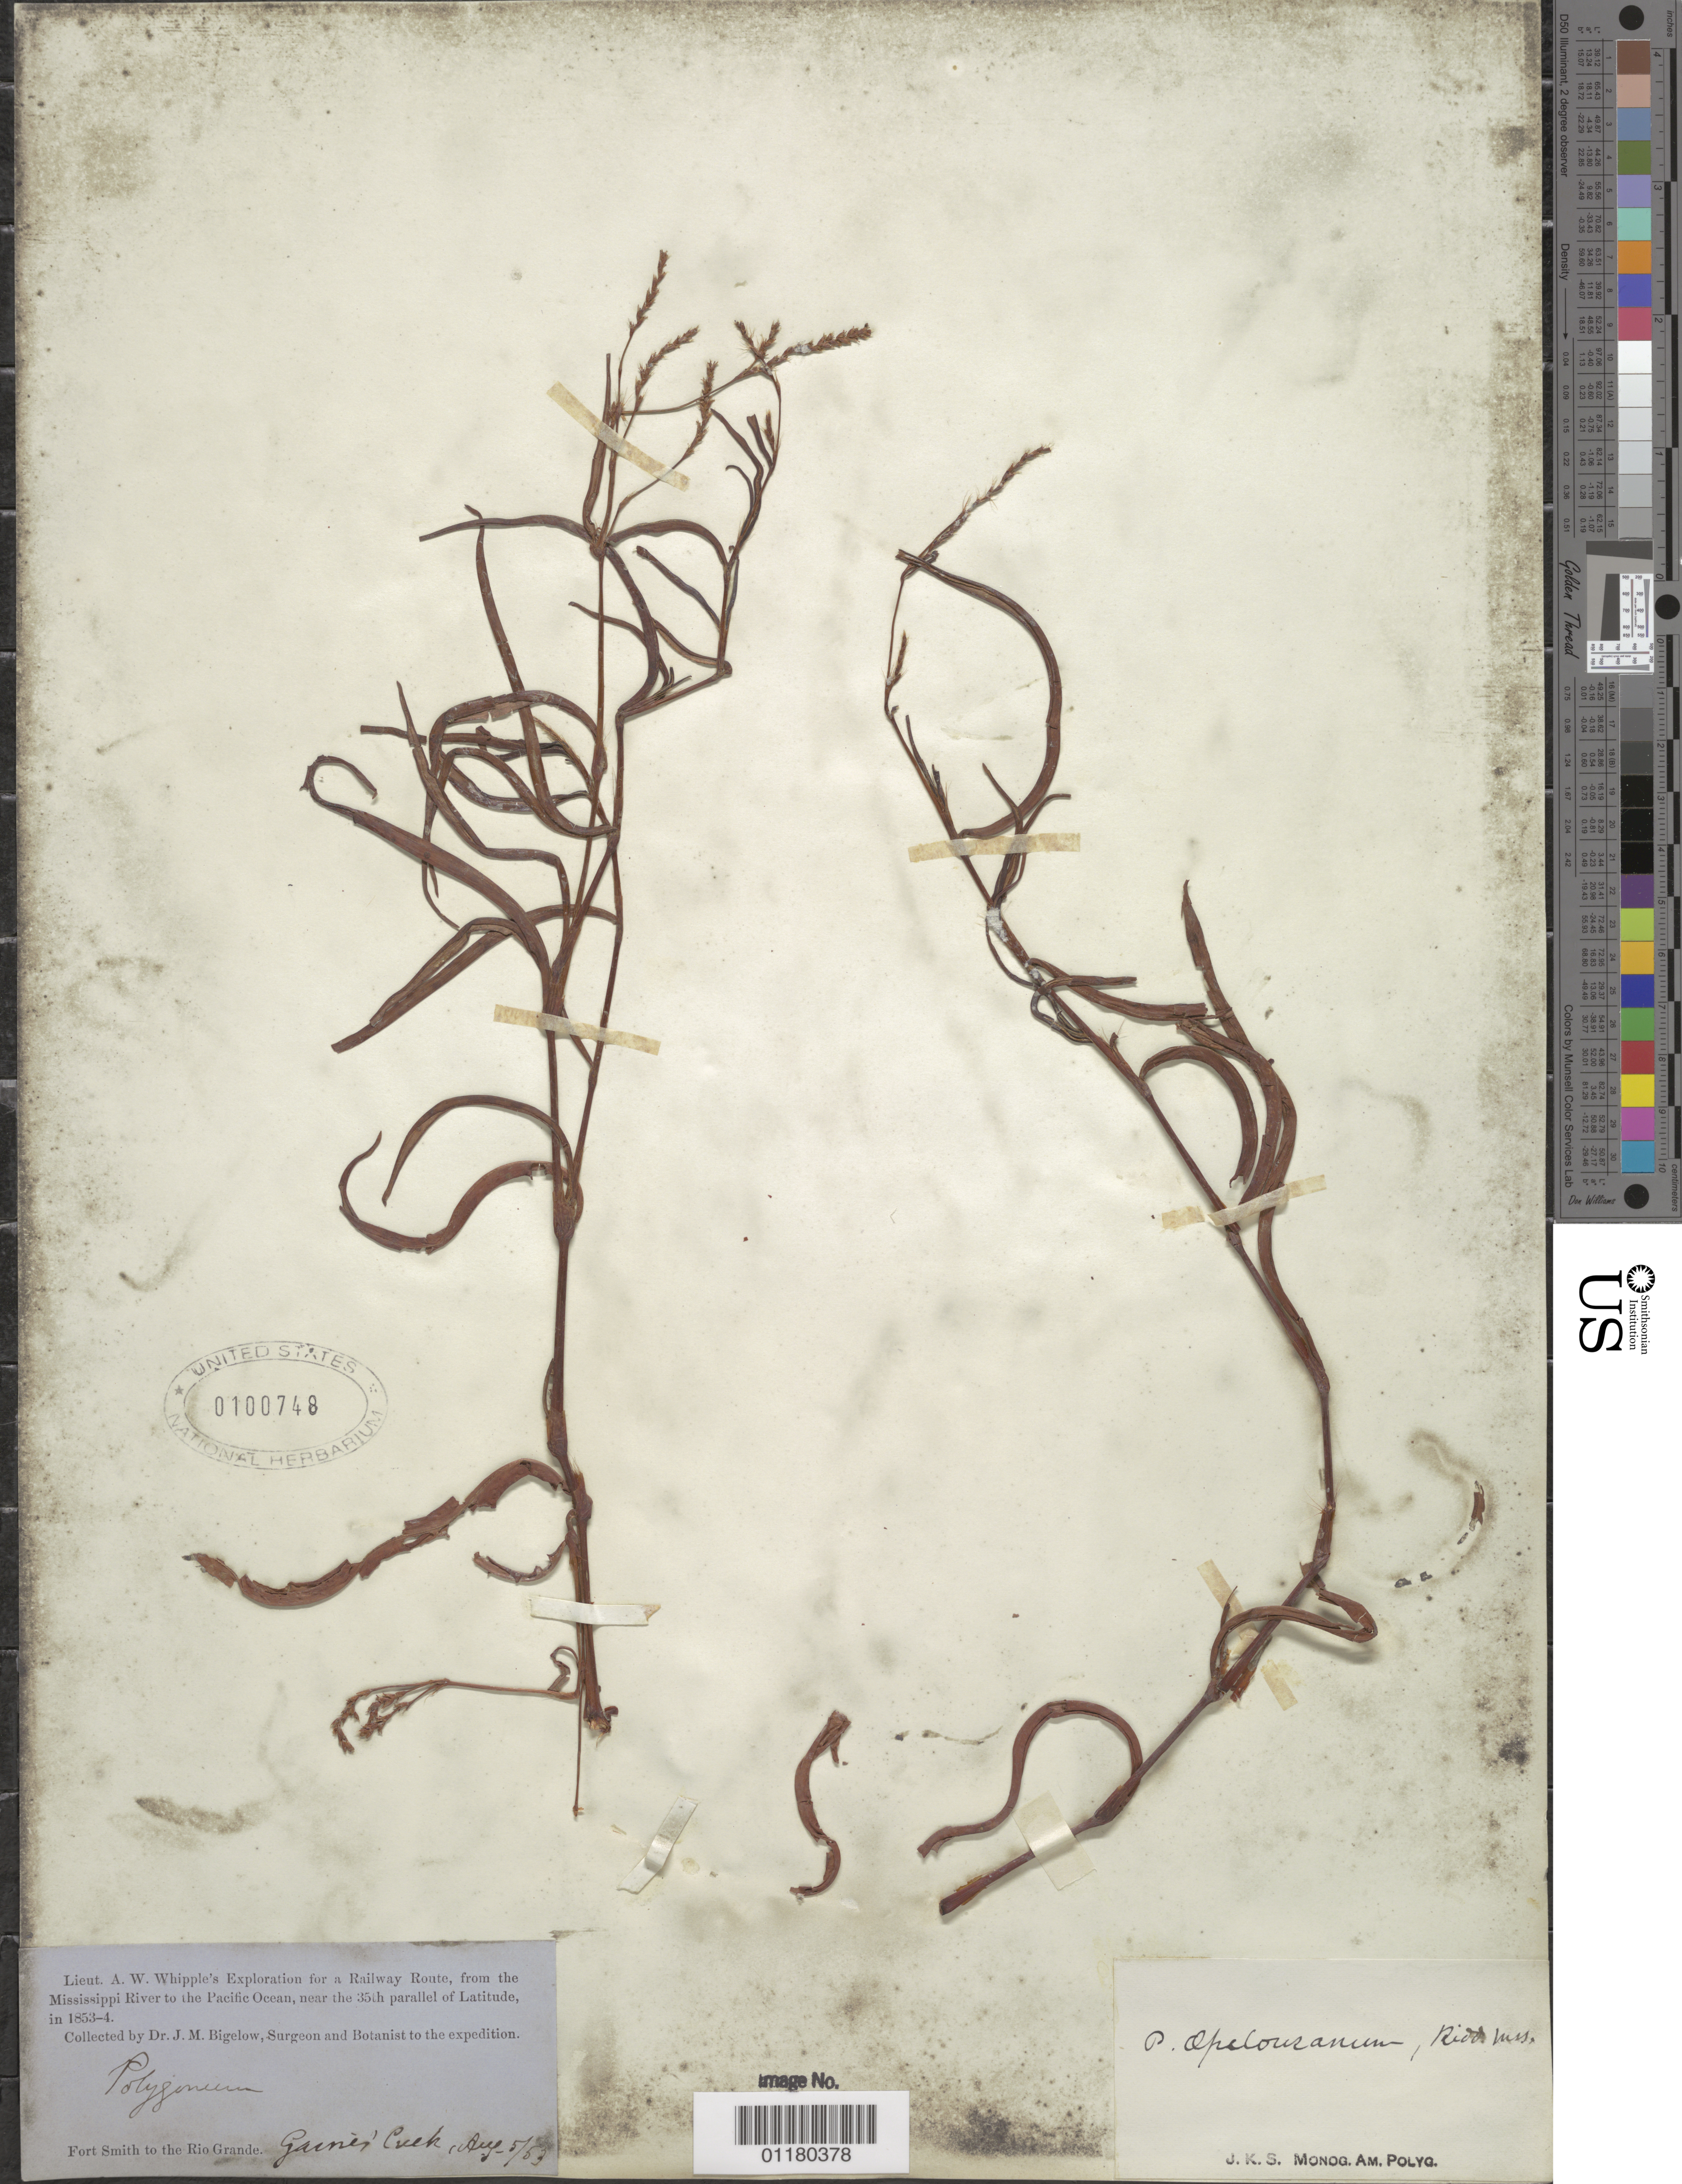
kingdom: Plantae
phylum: Tracheophyta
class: Magnoliopsida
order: Caryophyllales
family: Polygonaceae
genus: Persicaria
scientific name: Persicaria hydropiperoides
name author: (Michx.) Small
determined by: Atha, D. E.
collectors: J. M. Bigelow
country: United States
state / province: Oklahoma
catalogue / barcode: US 100748